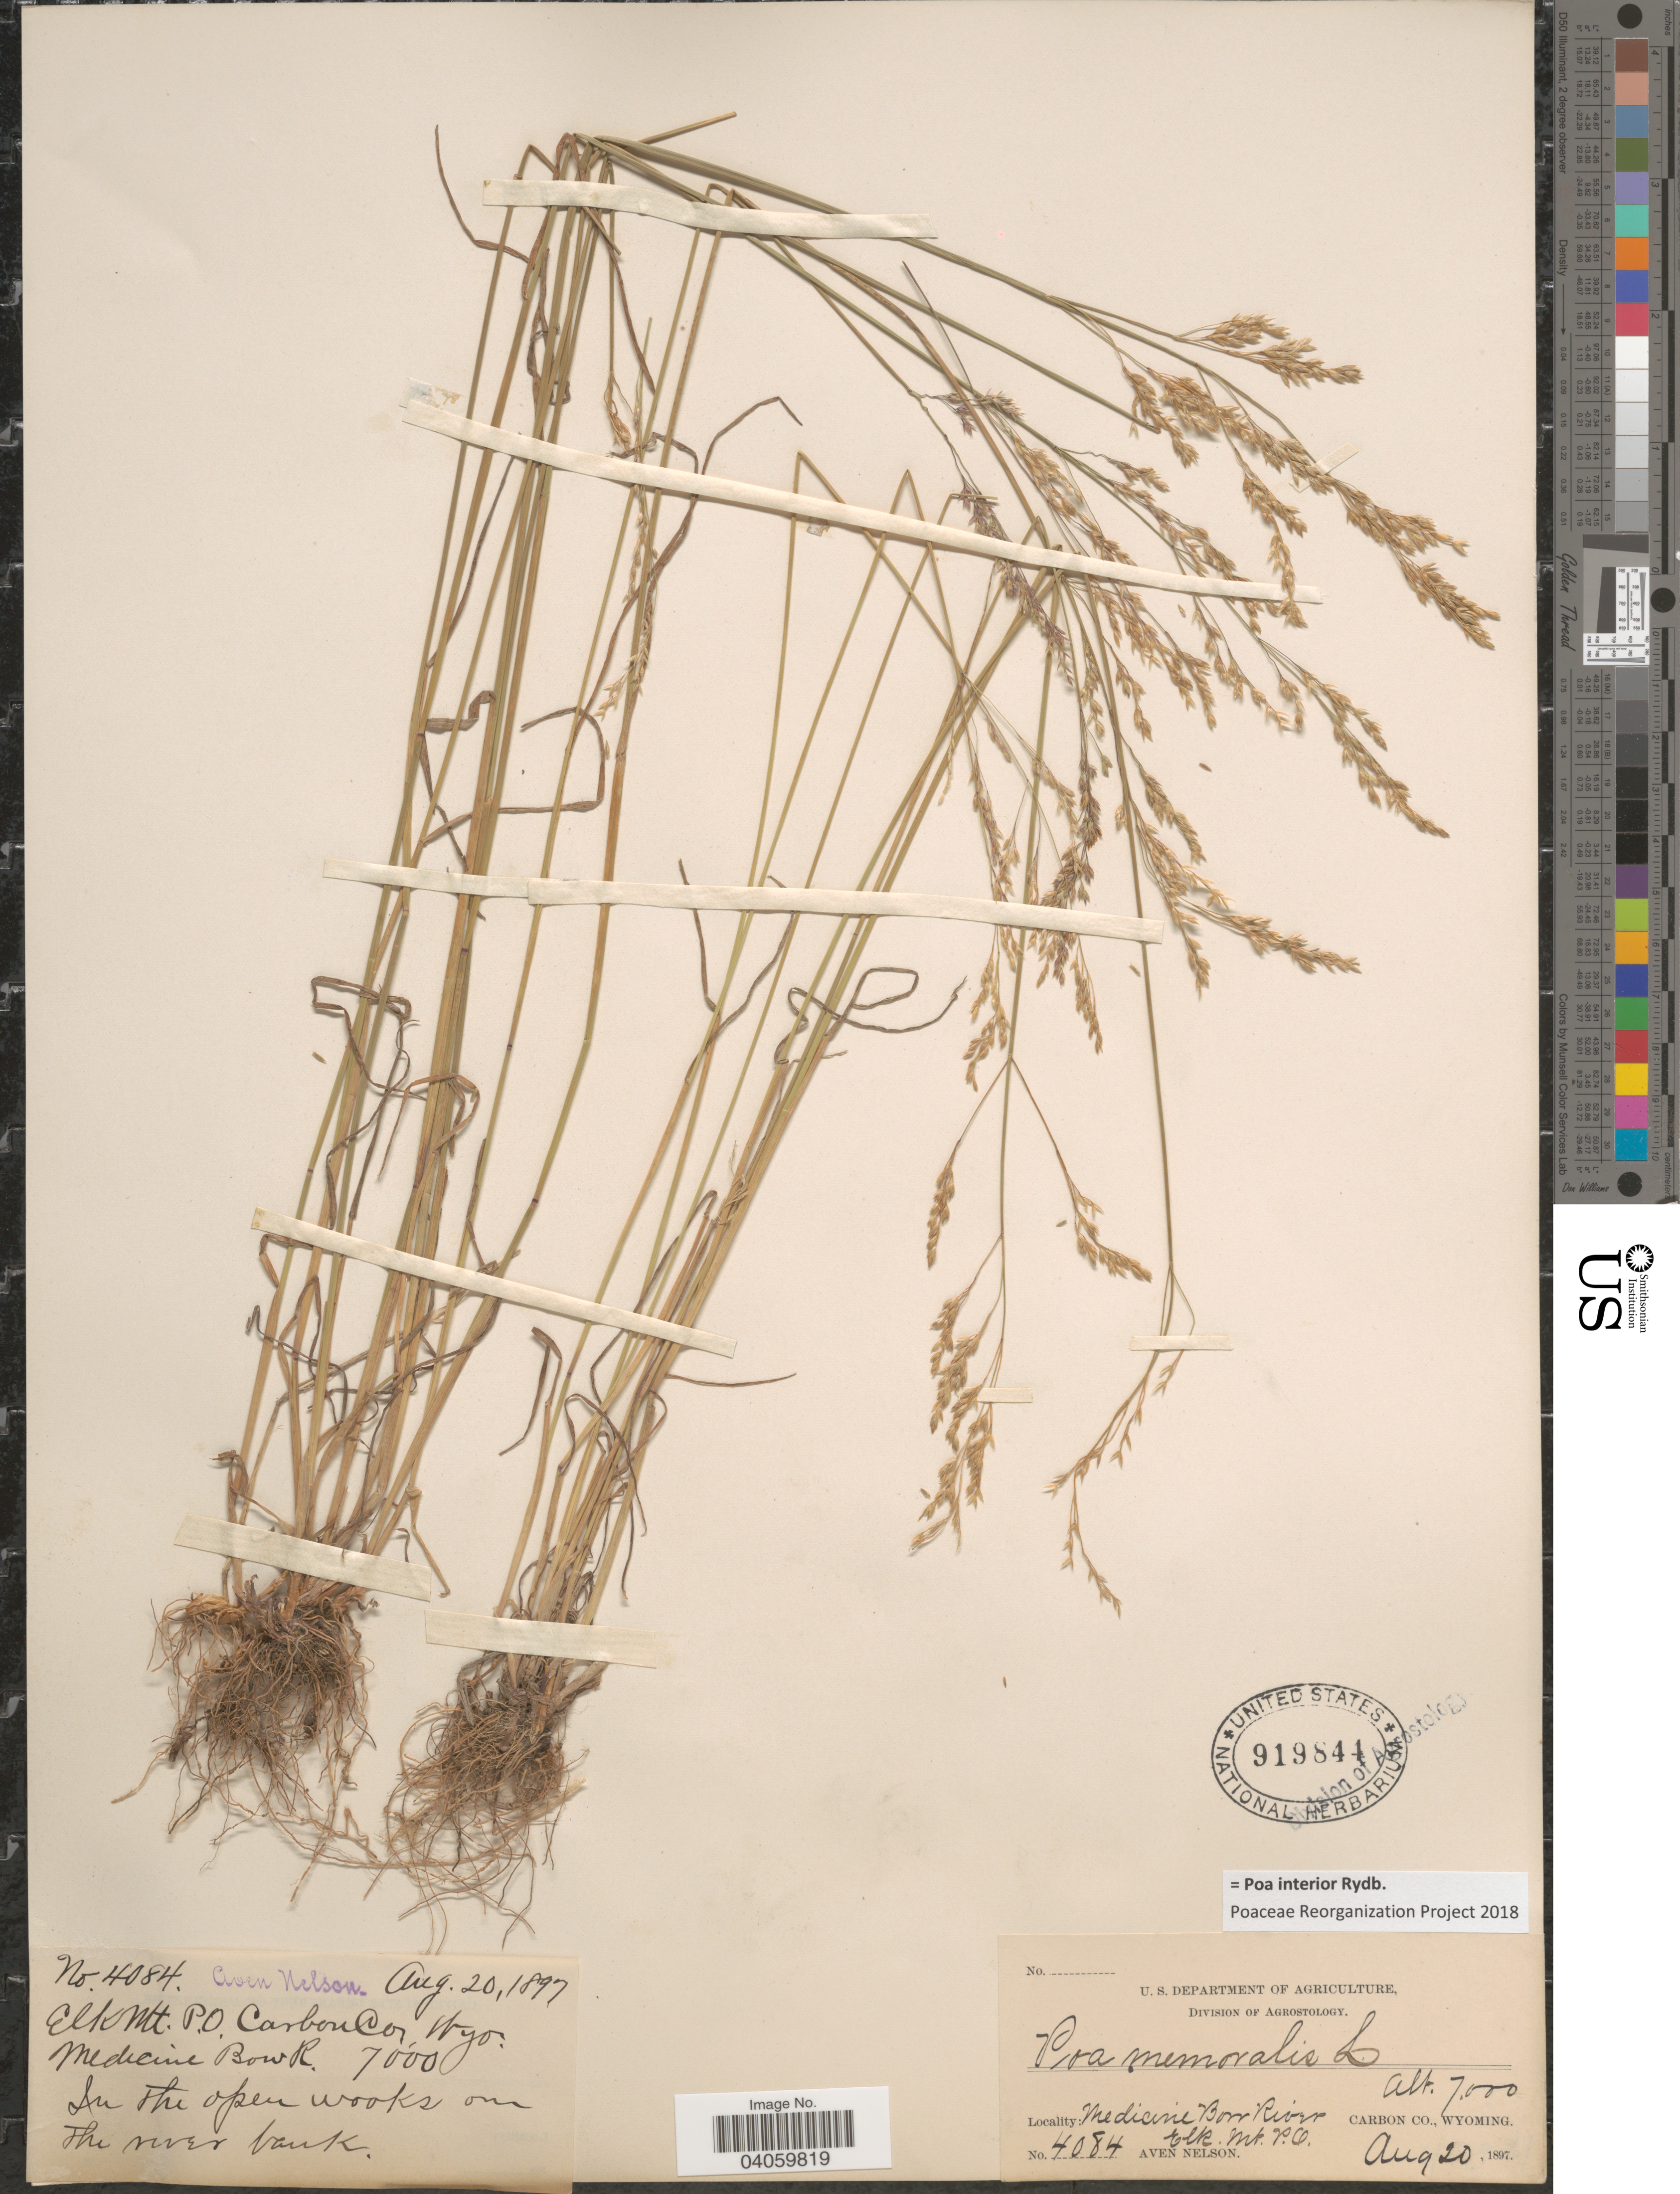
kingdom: Plantae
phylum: Tracheophyta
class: Liliopsida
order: Poales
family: Poaceae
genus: Poa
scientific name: Poa interior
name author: Rydb.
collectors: A. Nelson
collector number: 4084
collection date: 1897-08-20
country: United States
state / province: Wyoming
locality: Elk Mt. P. O. Carbon Co. Medicine Borr River.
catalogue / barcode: US 919844